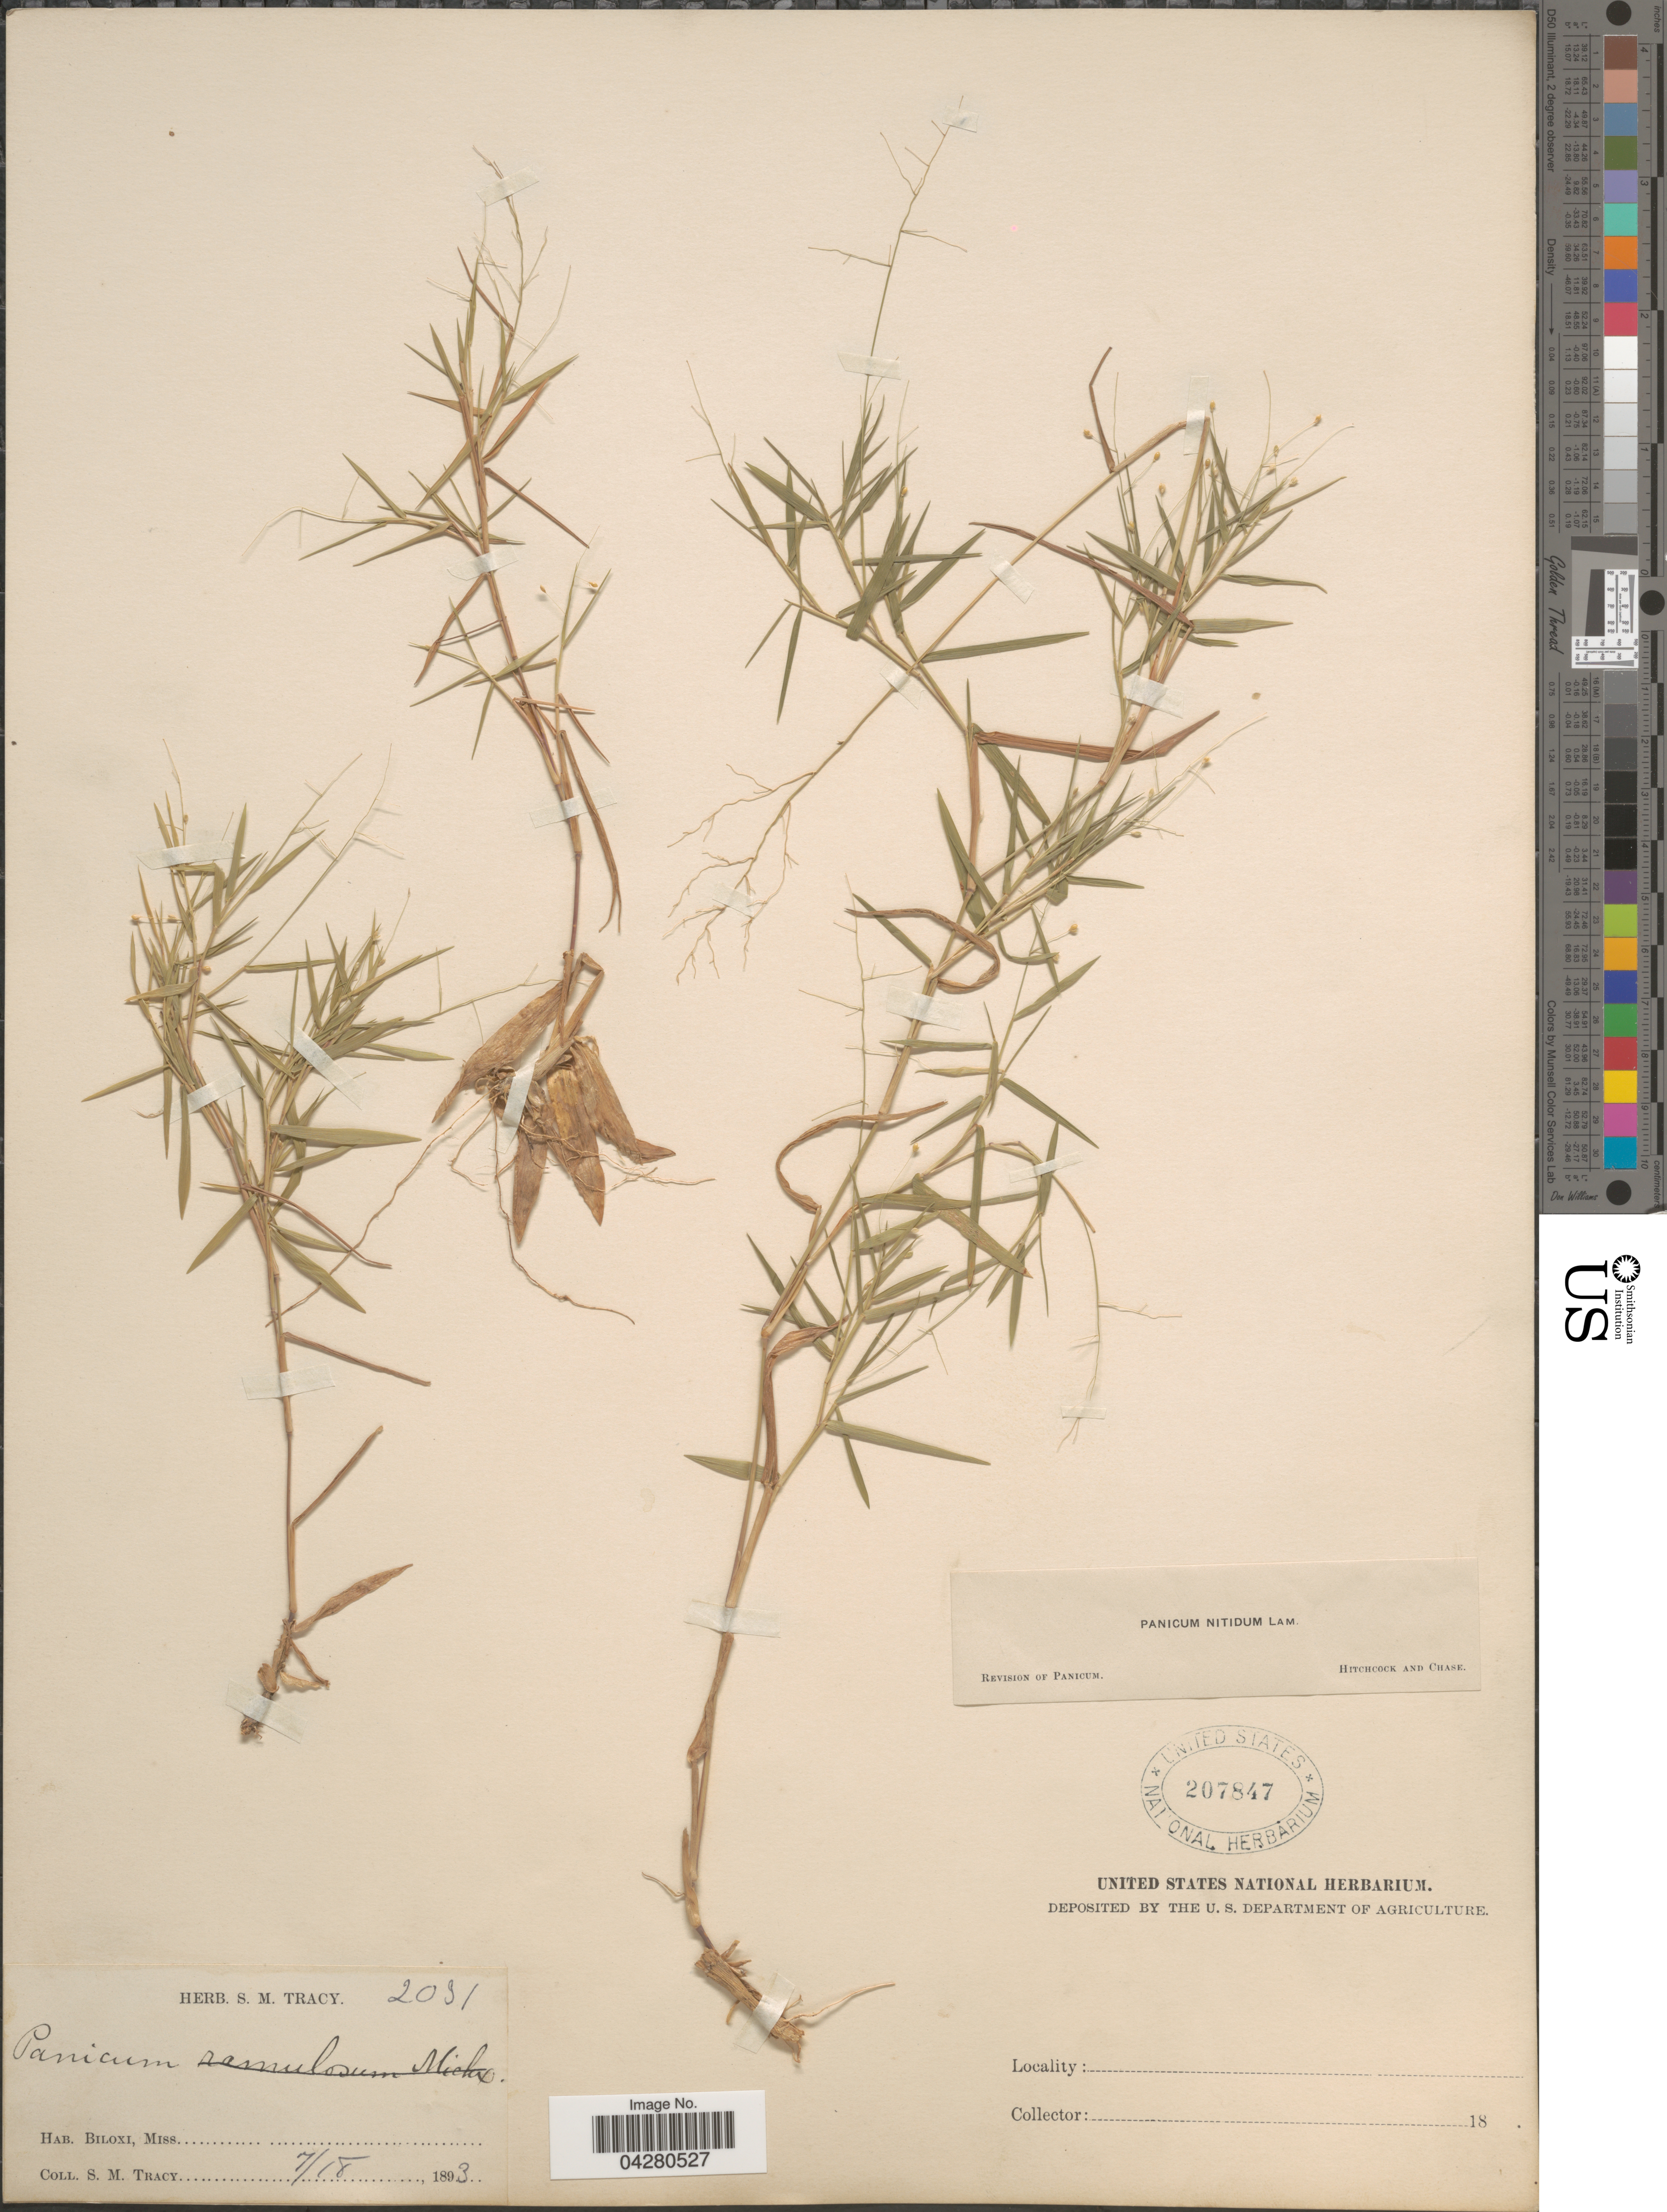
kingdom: Plantae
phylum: Tracheophyta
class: Liliopsida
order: Poales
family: Poaceae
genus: Dichanthelium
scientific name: Dichanthelium dichotomum var. dichotomum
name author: (L.) Gould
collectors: S. M. Tracy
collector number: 2031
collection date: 1893-07-18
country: United States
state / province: Mississippi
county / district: Harrison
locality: Biloxi.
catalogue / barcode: US 207847